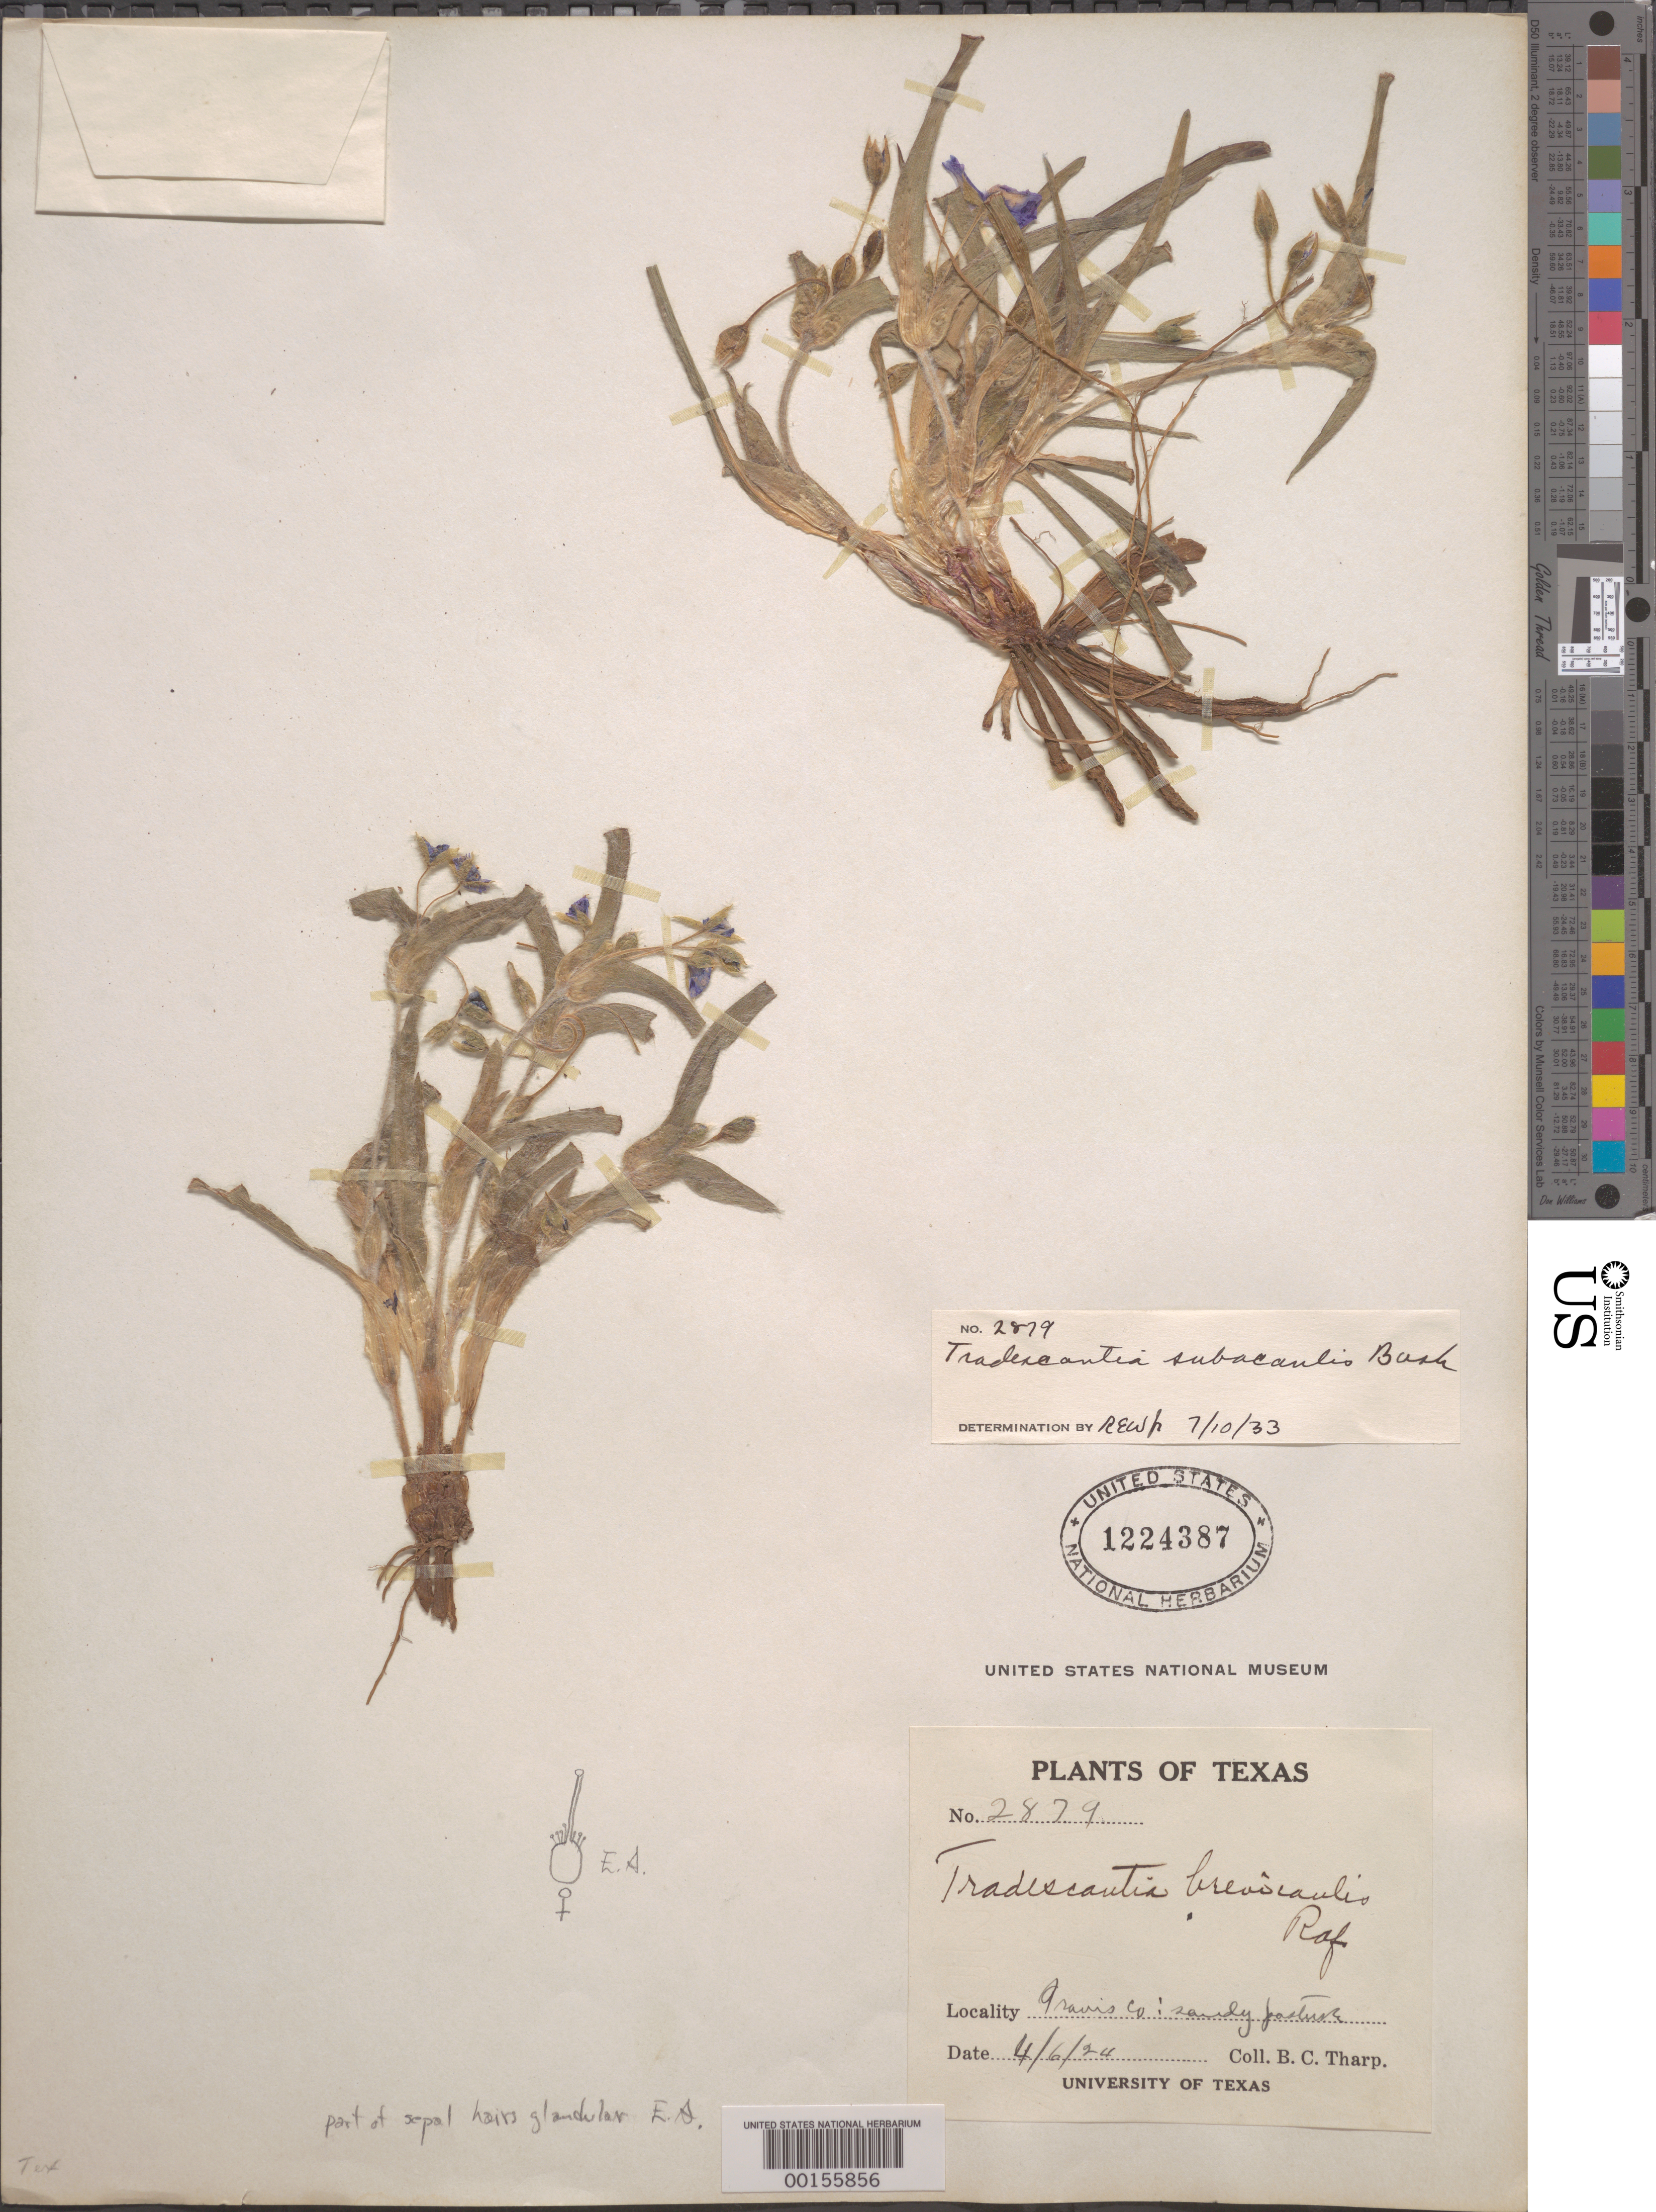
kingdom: Plantae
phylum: Tracheophyta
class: Liliopsida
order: Commelinales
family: Commelinaceae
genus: Tradescantia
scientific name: Tradescantia subacaulis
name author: Bush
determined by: Woodward, R. E.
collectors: B. C. Tharp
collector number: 2879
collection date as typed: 06 Apr 1924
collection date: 1924-04-06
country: United States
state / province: Texas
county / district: Travis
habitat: Sandy pasture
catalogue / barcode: US 1224387